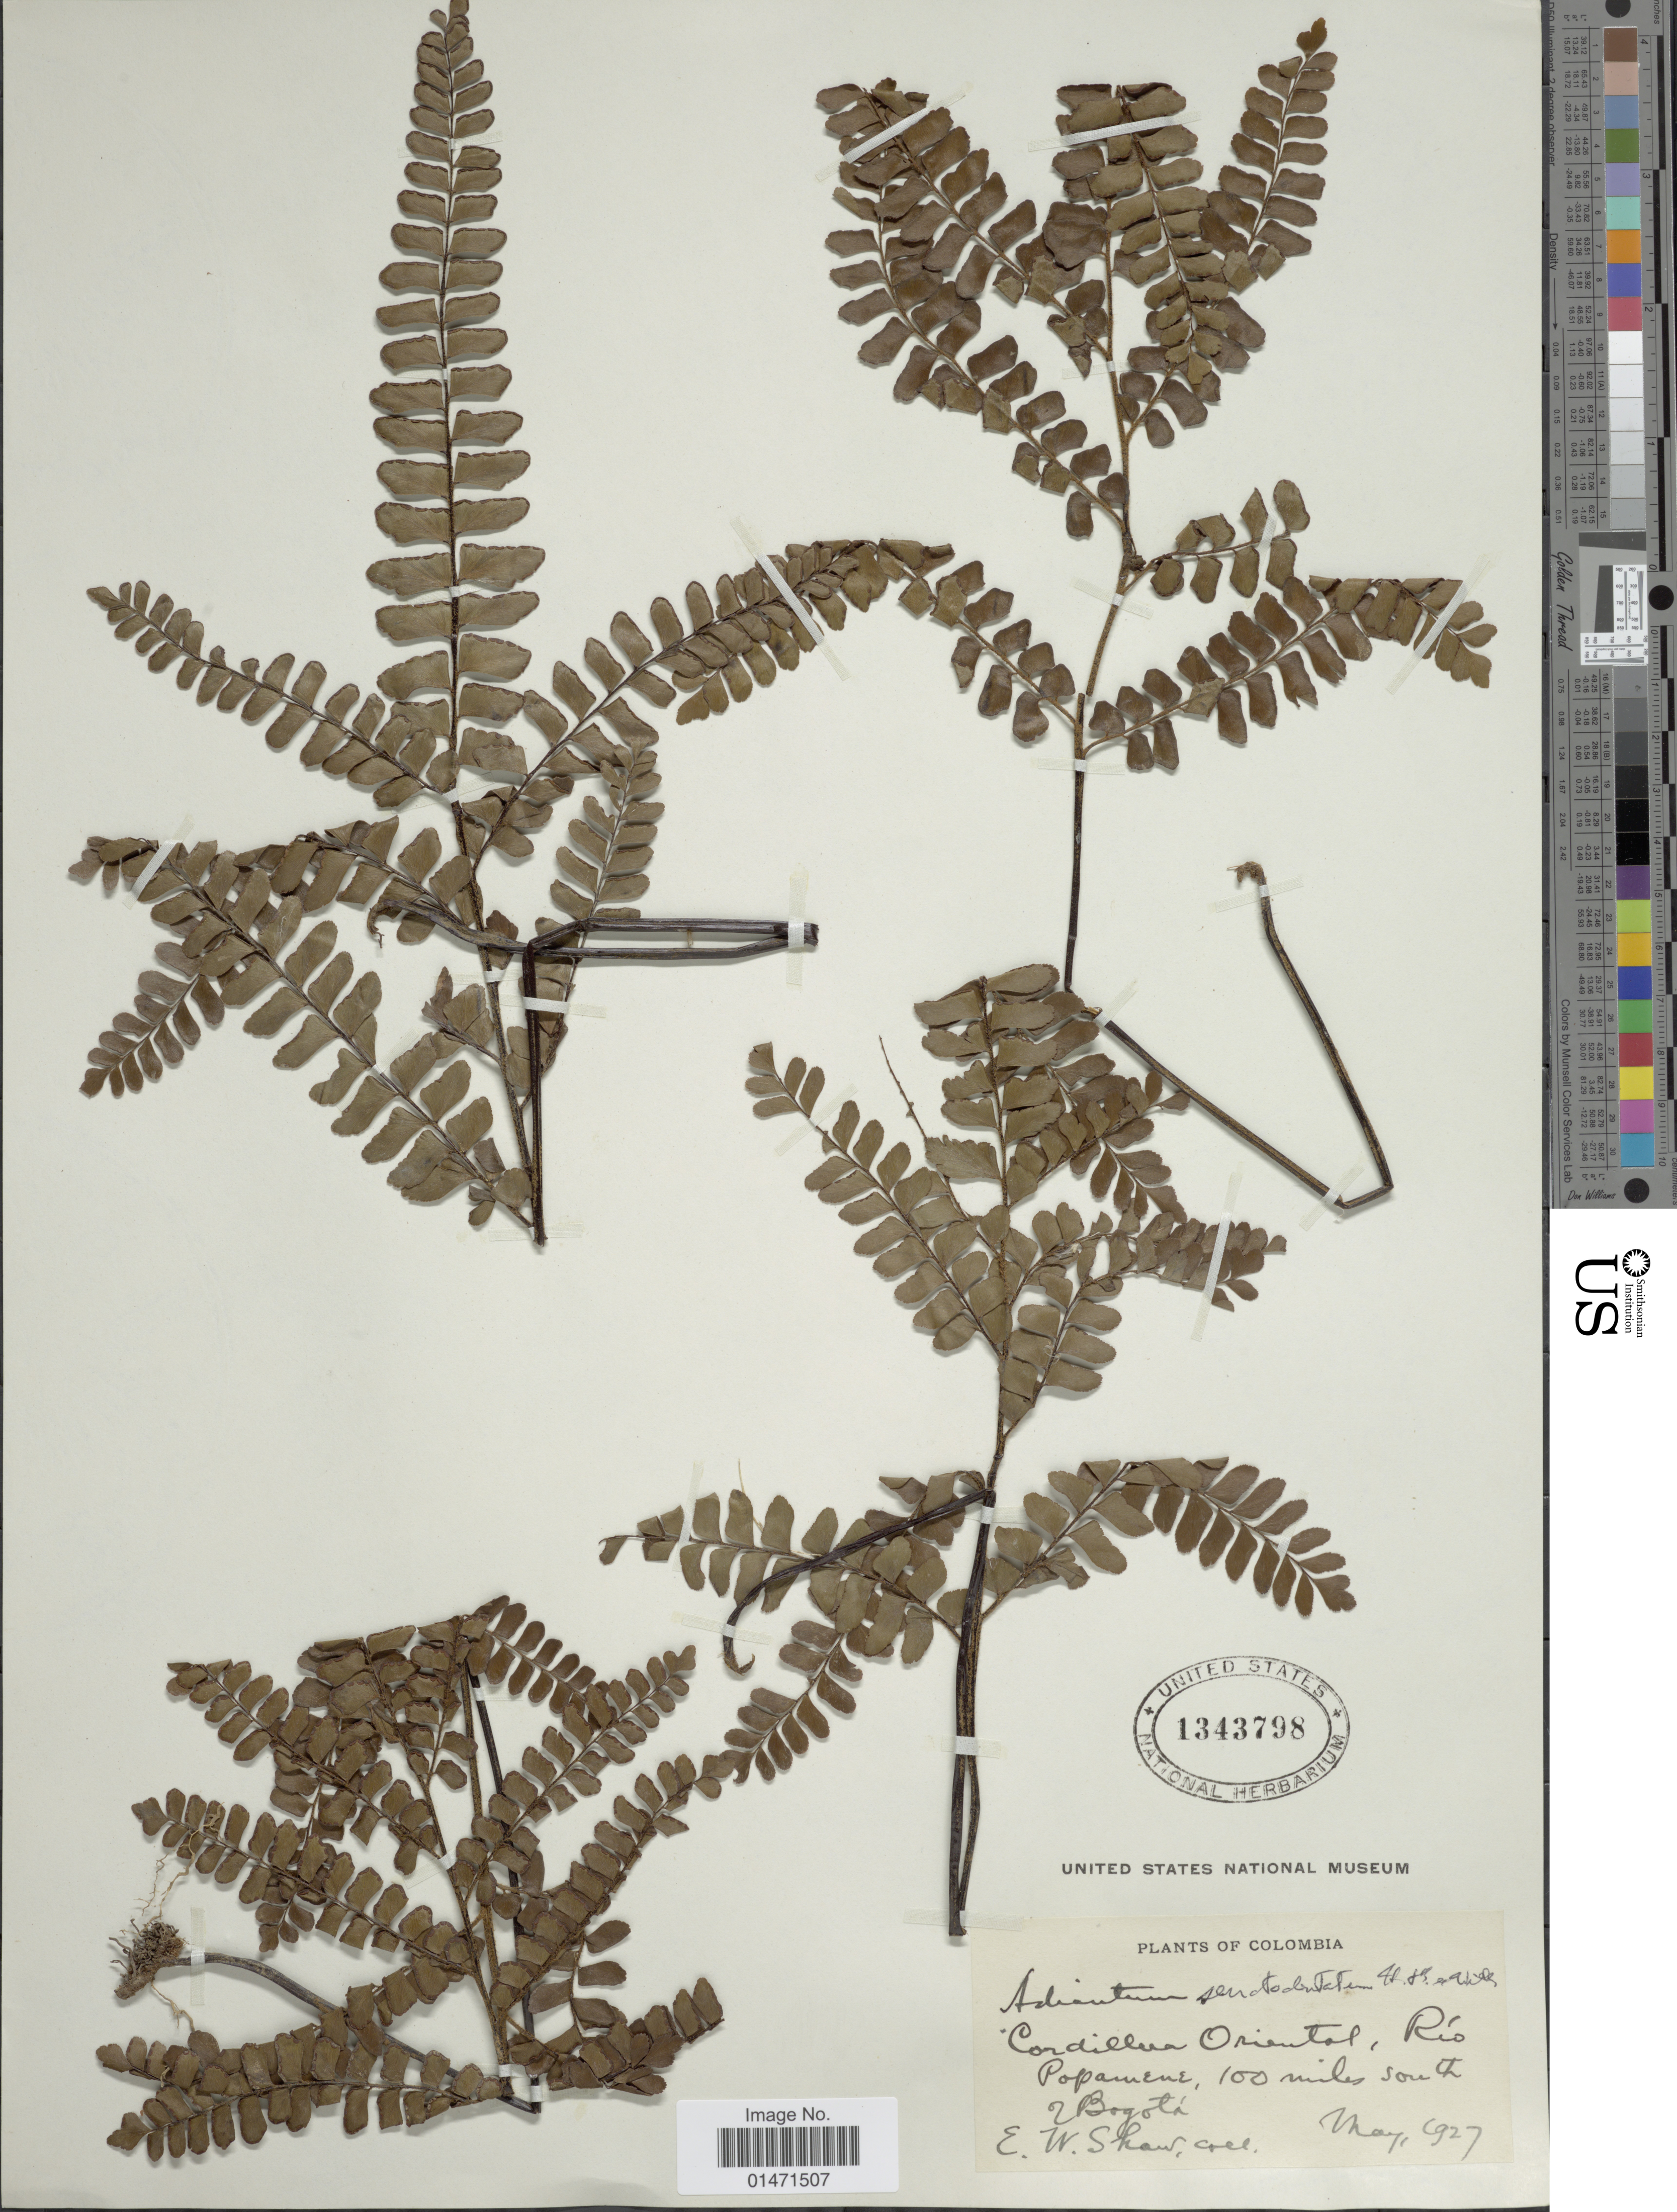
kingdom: Plantae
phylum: Tracheophyta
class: Polypodiopsida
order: Polypodiales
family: Pteridaceae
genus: Adiantum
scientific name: Adiantum serratodentatum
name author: Humb. & Bonpl. ex Willd.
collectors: E. W. Shaw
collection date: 1927-05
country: Colombia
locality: Cordillera Oriental, Río Popamene, 100 miles south of Bogotá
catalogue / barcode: US 1343798